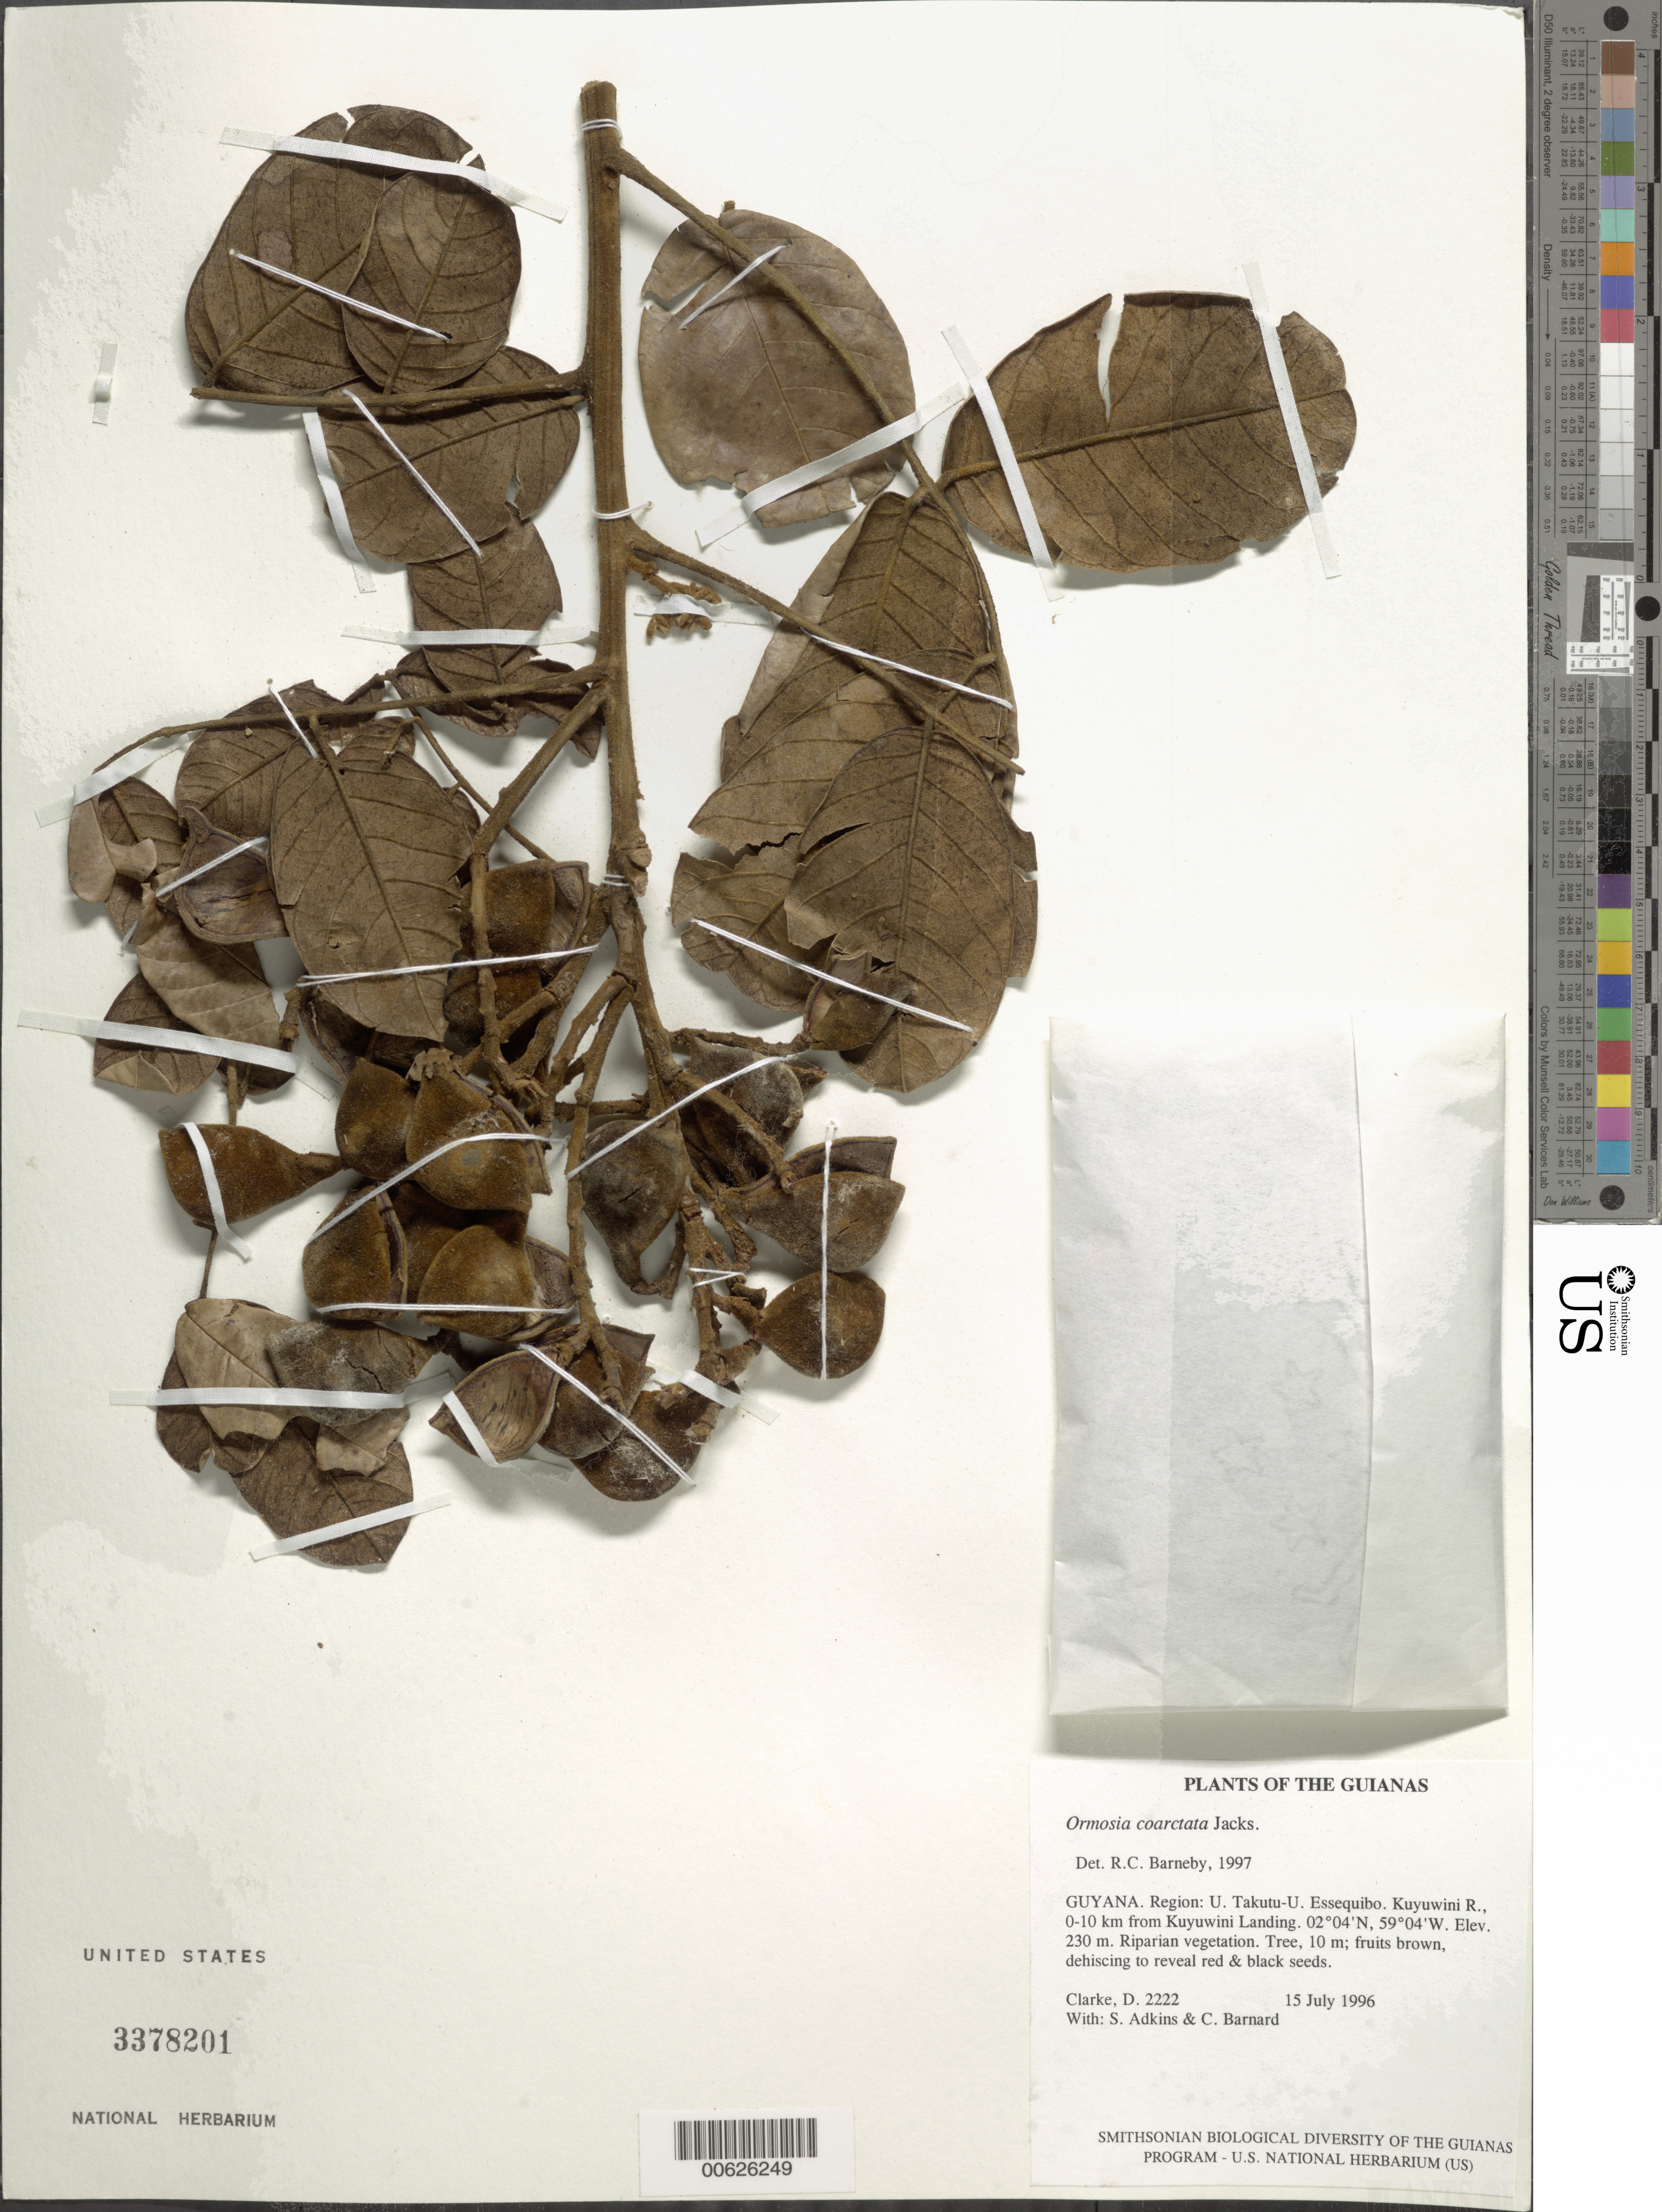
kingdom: Plantae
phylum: Tracheophyta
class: Magnoliopsida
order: Fabales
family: Fabaceae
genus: Ormosia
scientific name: Ormosia coarctata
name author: Jacks.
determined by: Barneby, Rupert C., (NY)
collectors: H. D. Clarke, S. Adkins & C. Bernard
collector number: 2222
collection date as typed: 15 July 1996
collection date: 1996-07-15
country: Guyana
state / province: U. Takutu-U. Essequibo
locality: Kuyuwini R., 0-10 km from Kuyuwini Landing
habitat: Riparian vegetation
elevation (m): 230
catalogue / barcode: US 3378201